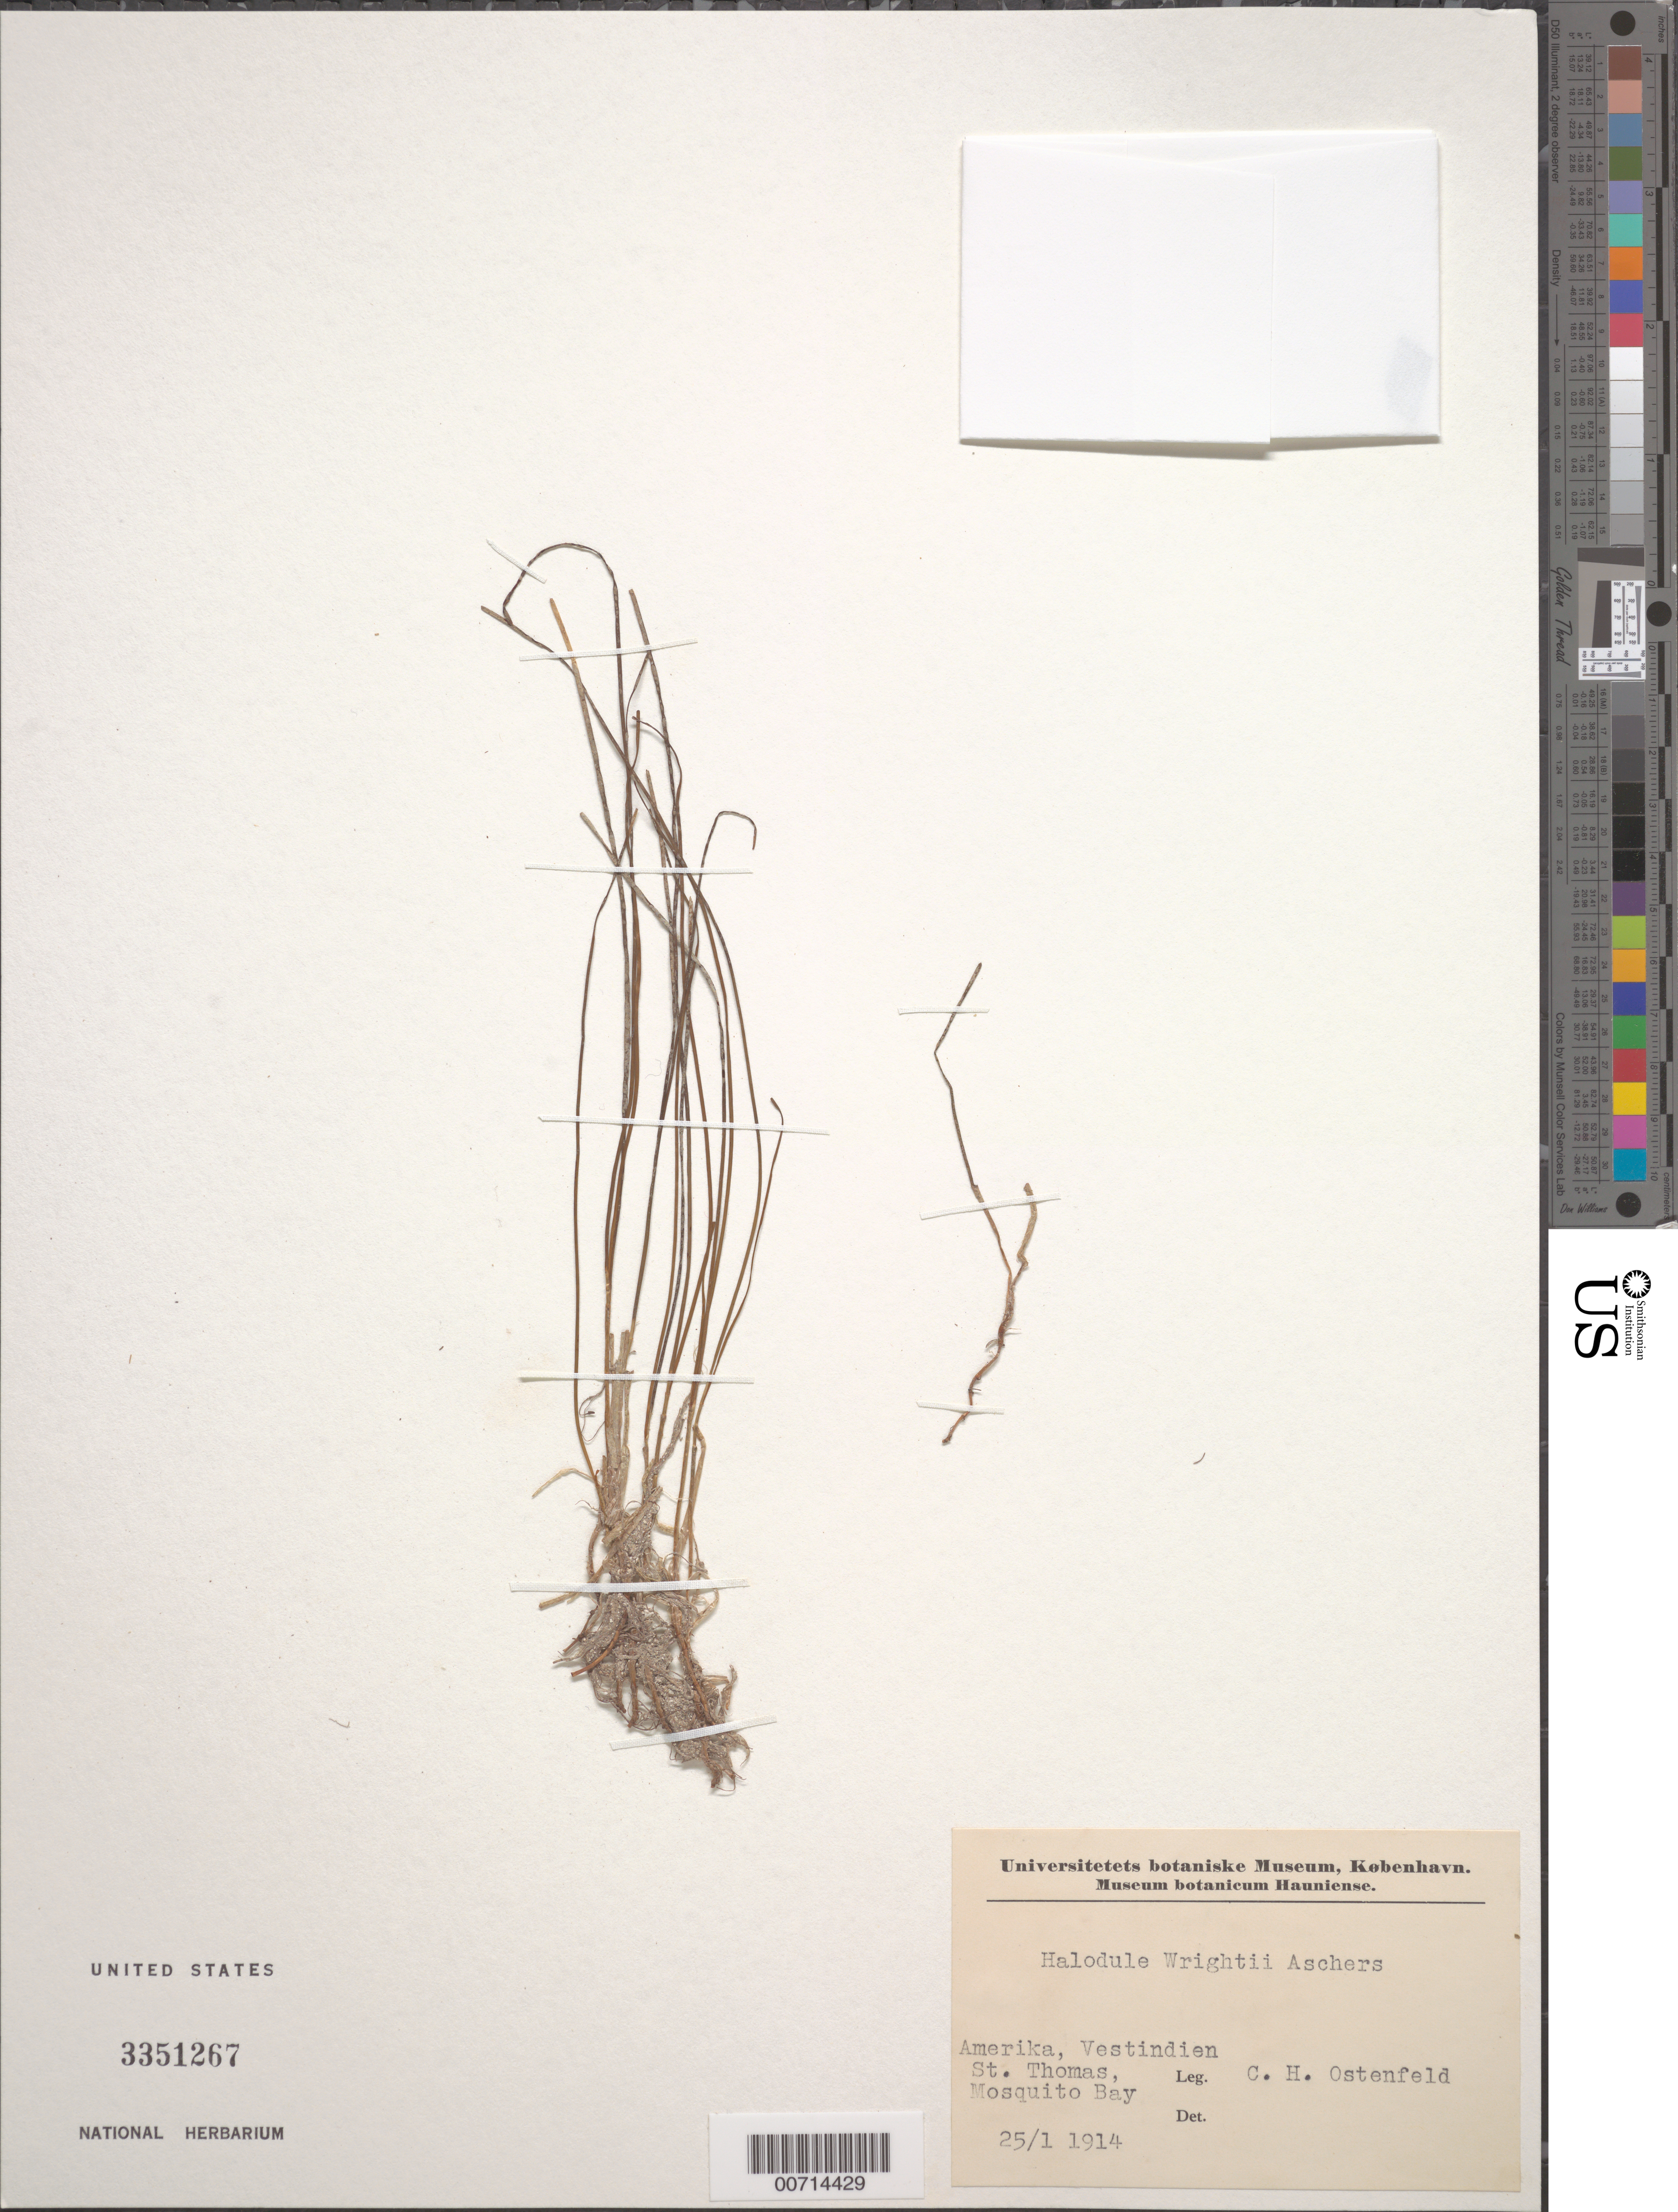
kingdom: Plantae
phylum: Tracheophyta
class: Liliopsida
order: Alismatales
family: Cymodoceaceae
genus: Halodule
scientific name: Halodule wrightii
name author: Asch.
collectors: C. Ostenfeld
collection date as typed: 25 Jan 1914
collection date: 1914-01-25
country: U.S. Virgin Islands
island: St. Thomas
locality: Mosquito Bay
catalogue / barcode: US 3351267